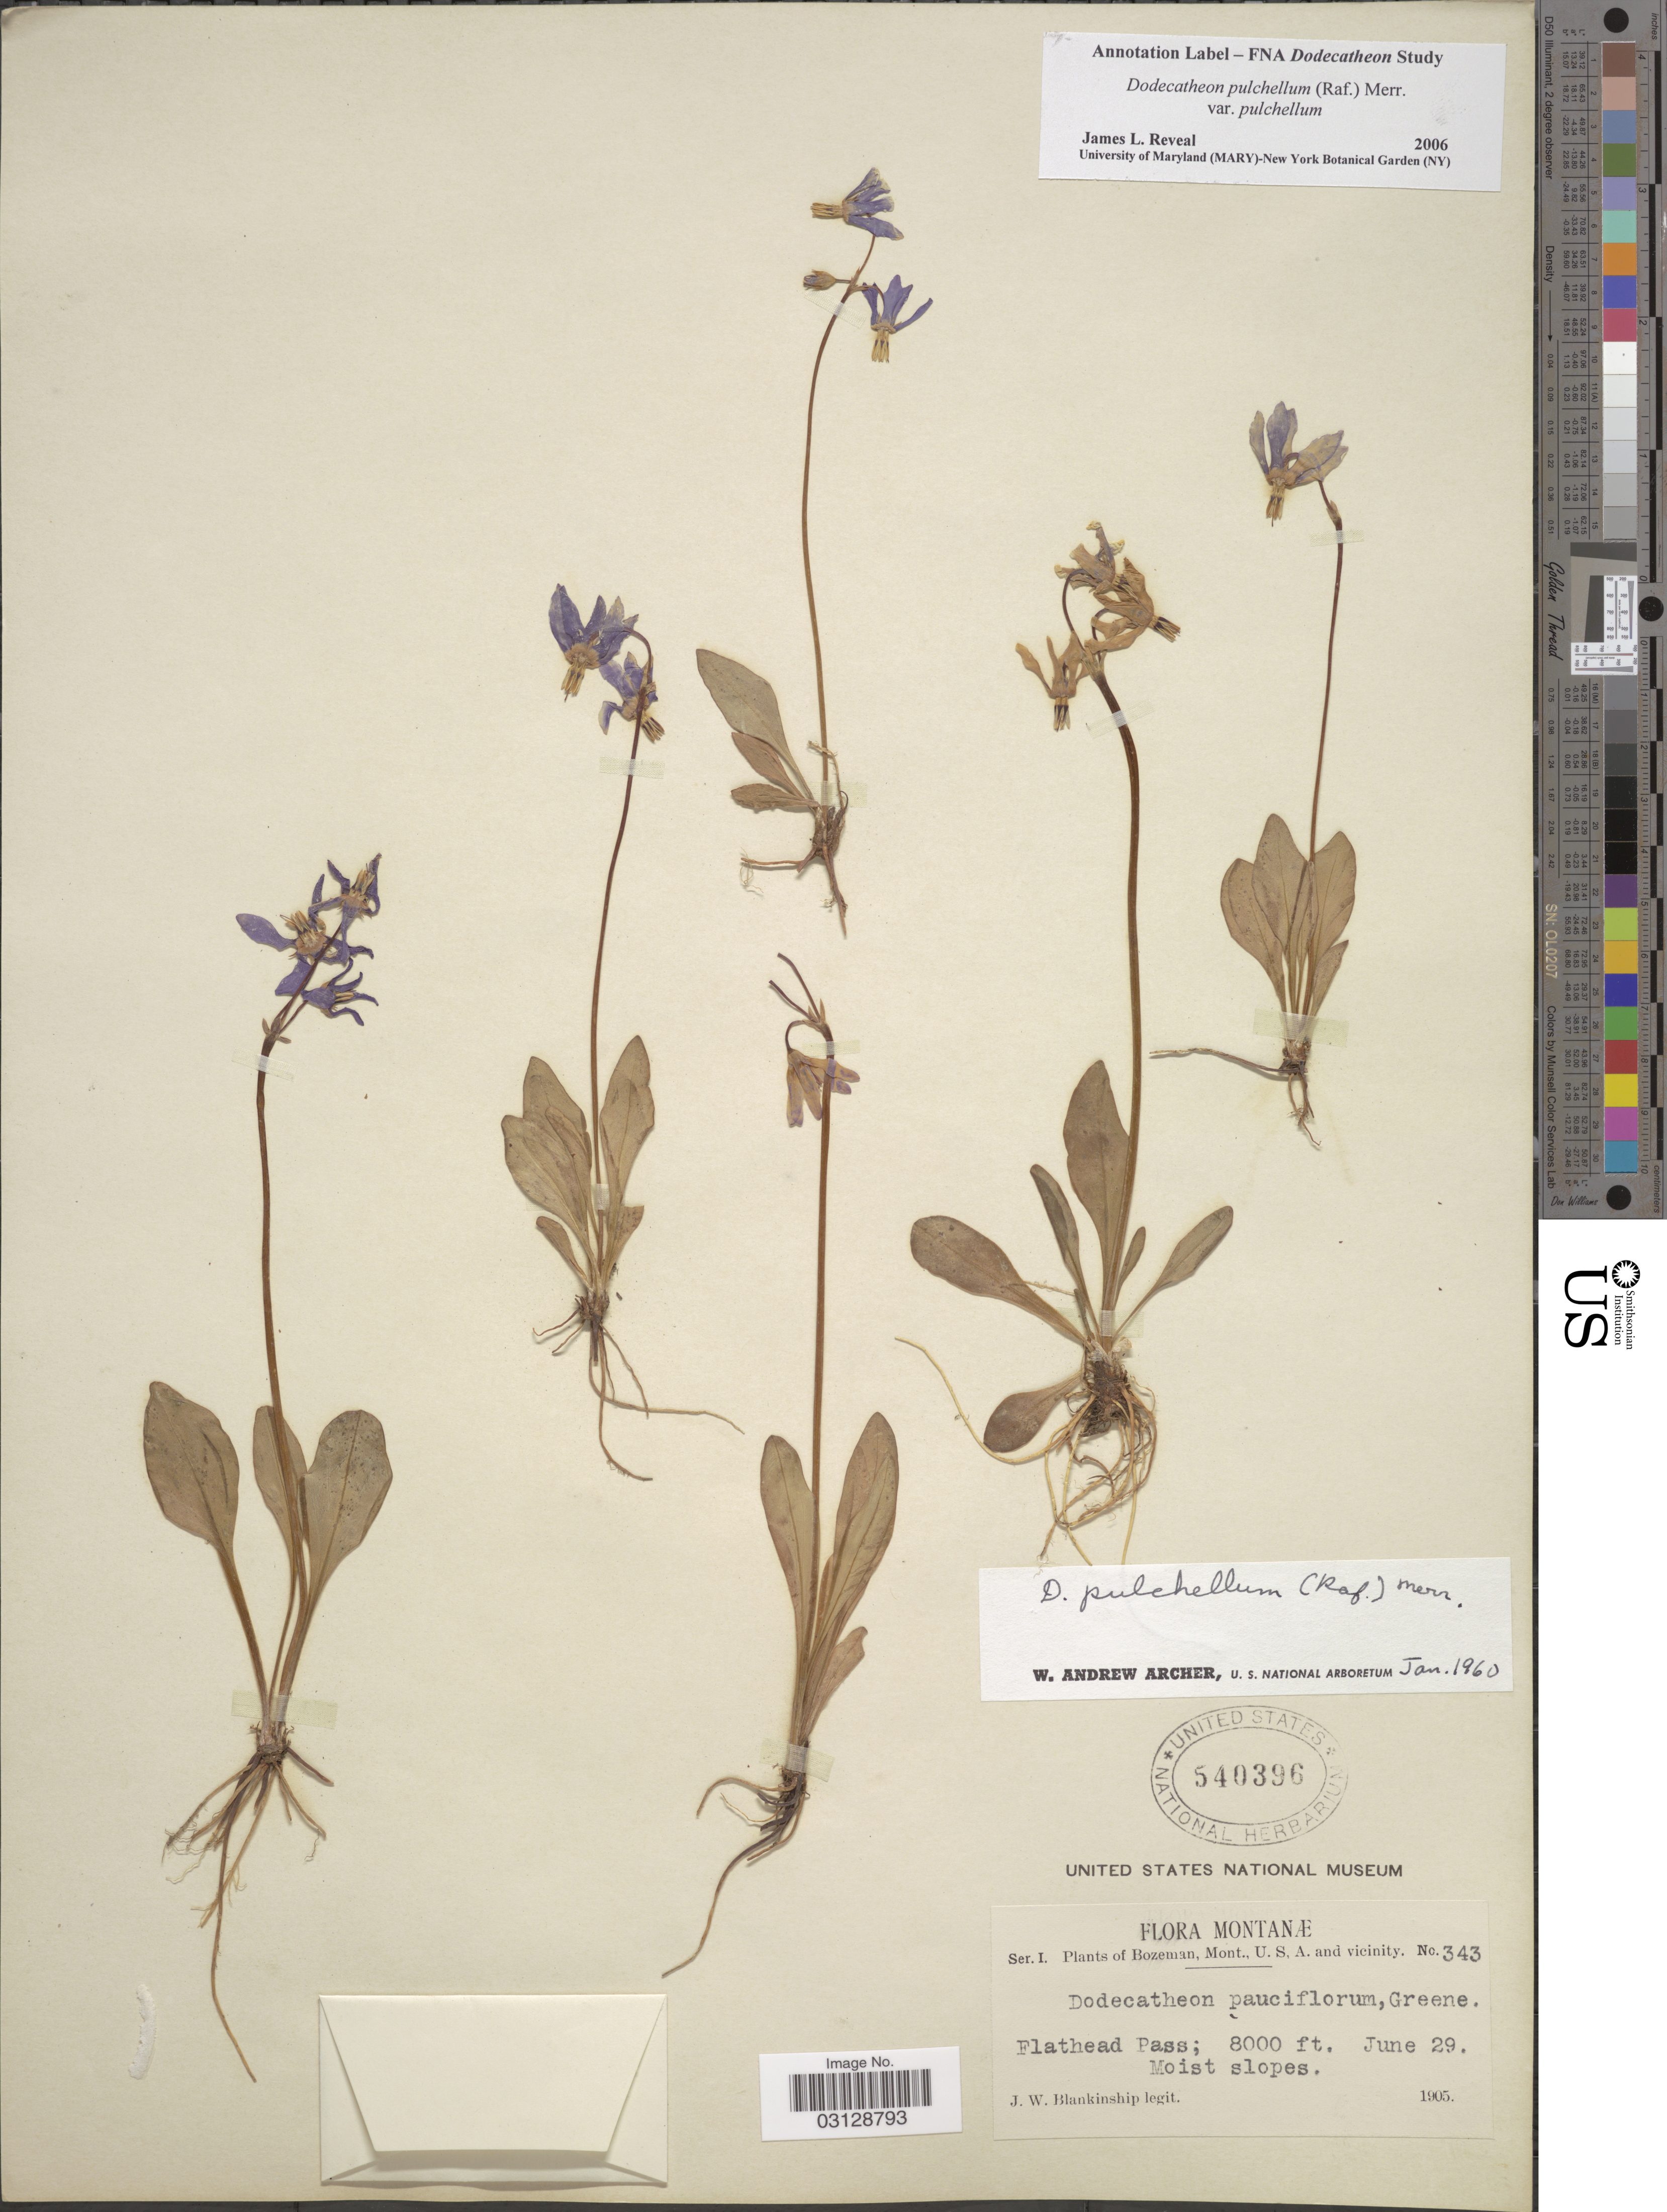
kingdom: Plantae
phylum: Tracheophyta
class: Magnoliopsida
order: Ericales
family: Primulaceae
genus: Dodecatheon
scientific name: Dodecatheon pulchellum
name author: (Raf.) Merr.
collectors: J. W. Blankinship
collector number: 343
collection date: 1905-06-29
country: United States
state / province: Montana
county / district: Gallatin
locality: Bozeman. Flathead Pass.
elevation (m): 2438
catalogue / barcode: US 540396